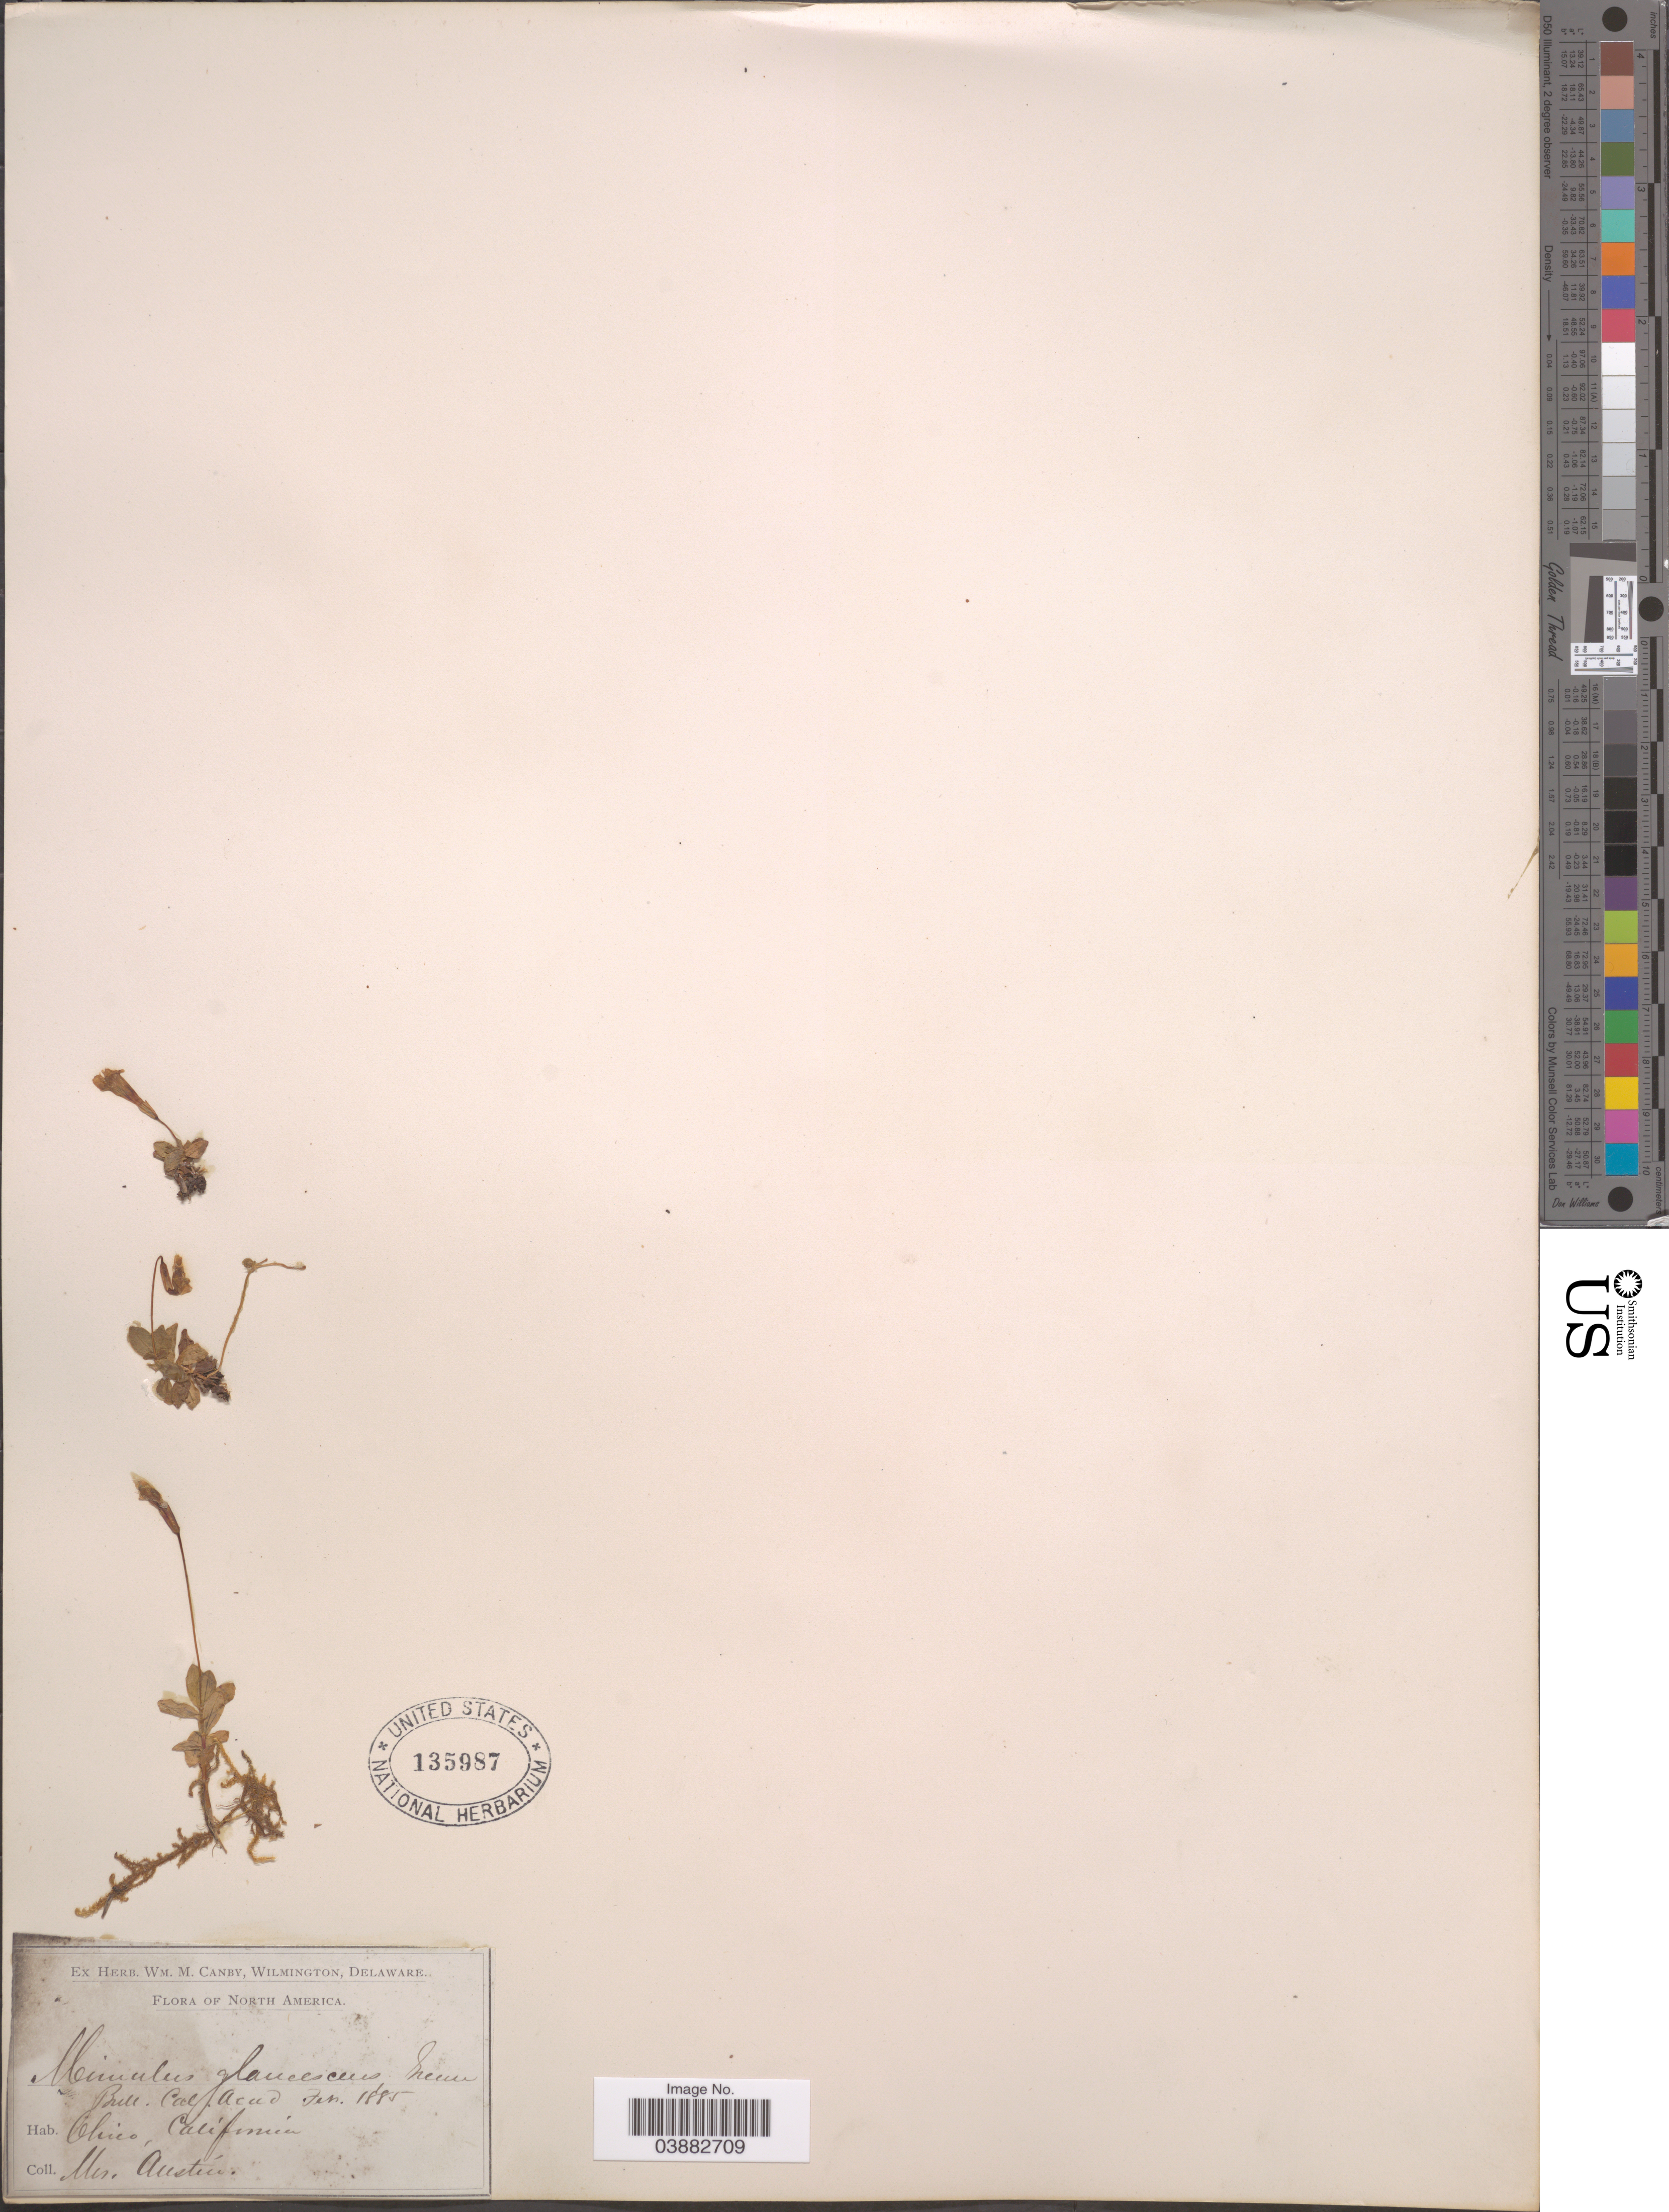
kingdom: Plantae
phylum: Tracheophyta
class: Magnoliopsida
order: Lamiales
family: Phrymaceae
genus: Mimulus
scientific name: Mimulus primuloides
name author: Benth.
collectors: Austin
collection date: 1885-02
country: United States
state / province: California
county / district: Butte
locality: Chico.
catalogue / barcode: US 135987